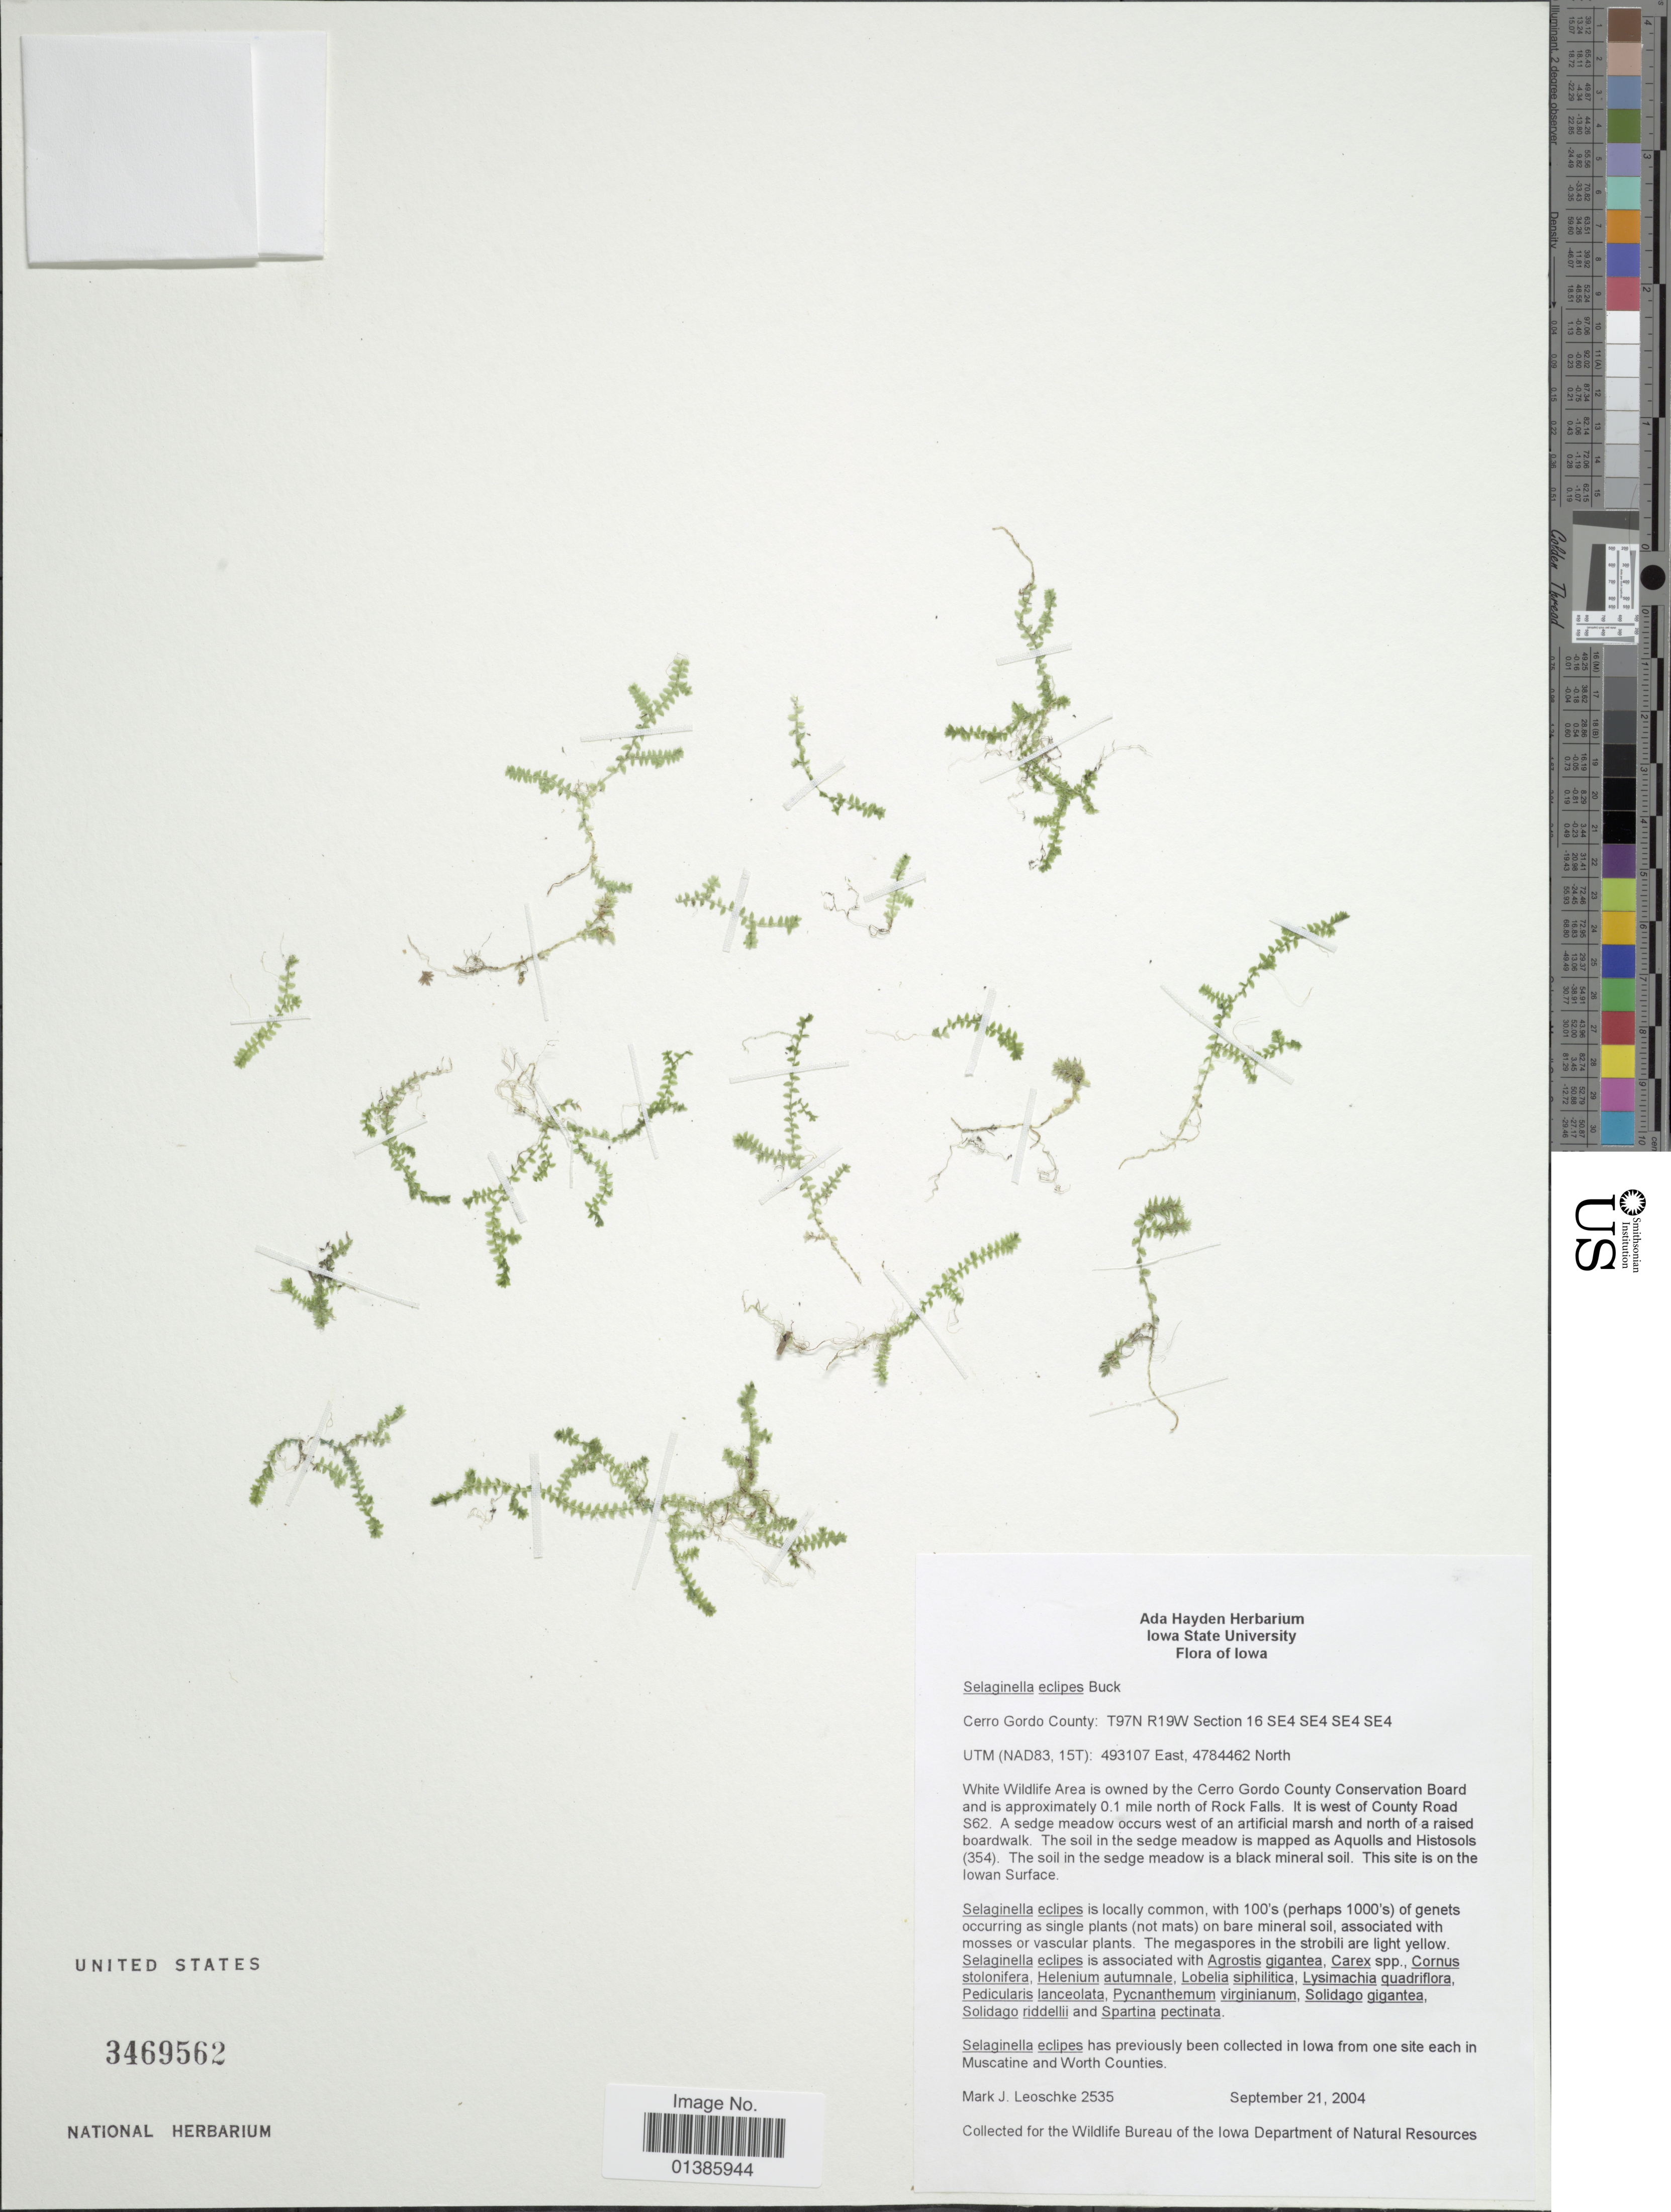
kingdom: Plantae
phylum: Tracheophyta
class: Lycopodiopsida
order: Selaginellales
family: Selaginellaceae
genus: Selaginella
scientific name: Selaginella eclipes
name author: W.R. Buck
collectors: M. J. Leoschke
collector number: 2535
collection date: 2004-09-21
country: United States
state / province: Iowa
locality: Cerro Gordo County: T97N R19W Section 16 SE4 SE4 SE4 SE4. UTM (NAD83, 15T). White Wildlife Area is owned by the Cerro Gordo County Conservation Board and is approximately 0.1 mile north of Rock Falls. It is west of CountyRoad S62.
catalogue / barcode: US 3469562